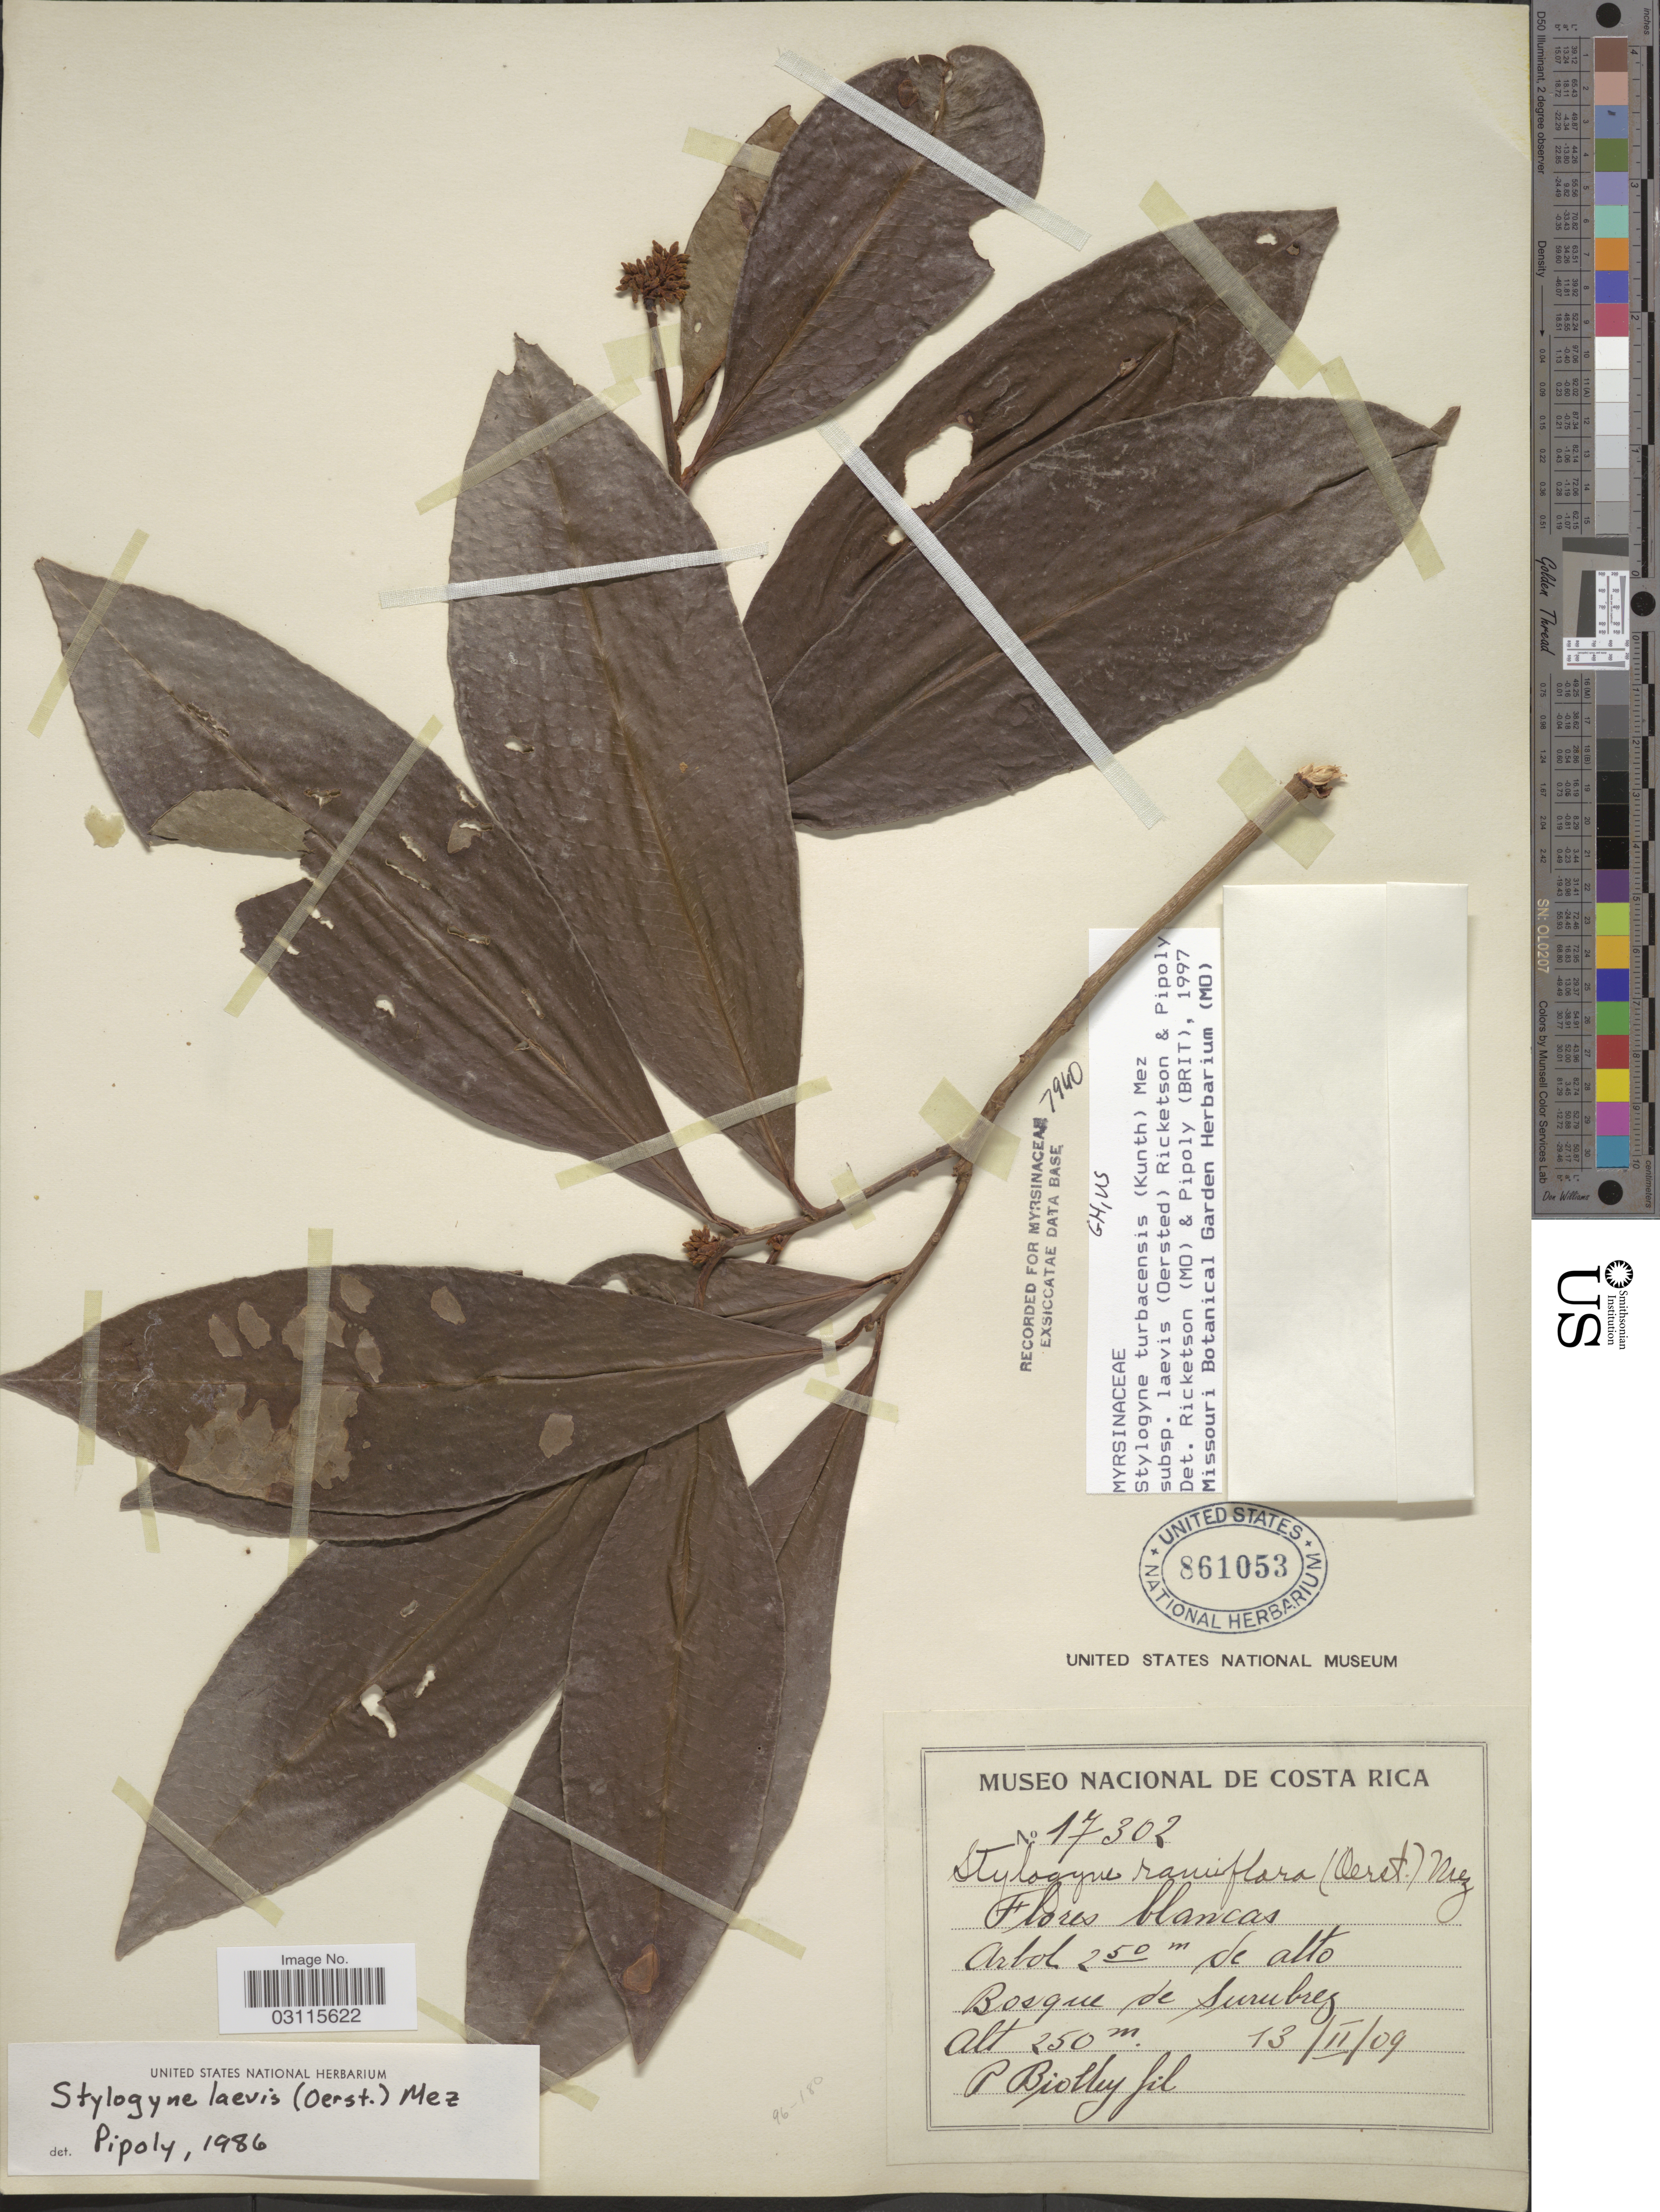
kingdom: Plantae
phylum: Tracheophyta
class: Magnoliopsida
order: Ericales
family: Primulaceae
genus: Stylogyne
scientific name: Stylogyne turbacensis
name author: (Kunth) Mez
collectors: P. Biolley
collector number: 17302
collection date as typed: Transcribed d/m/y: 13/2/9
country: Costa Rica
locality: Bosque de Surubres.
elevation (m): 250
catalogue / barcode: US 861053